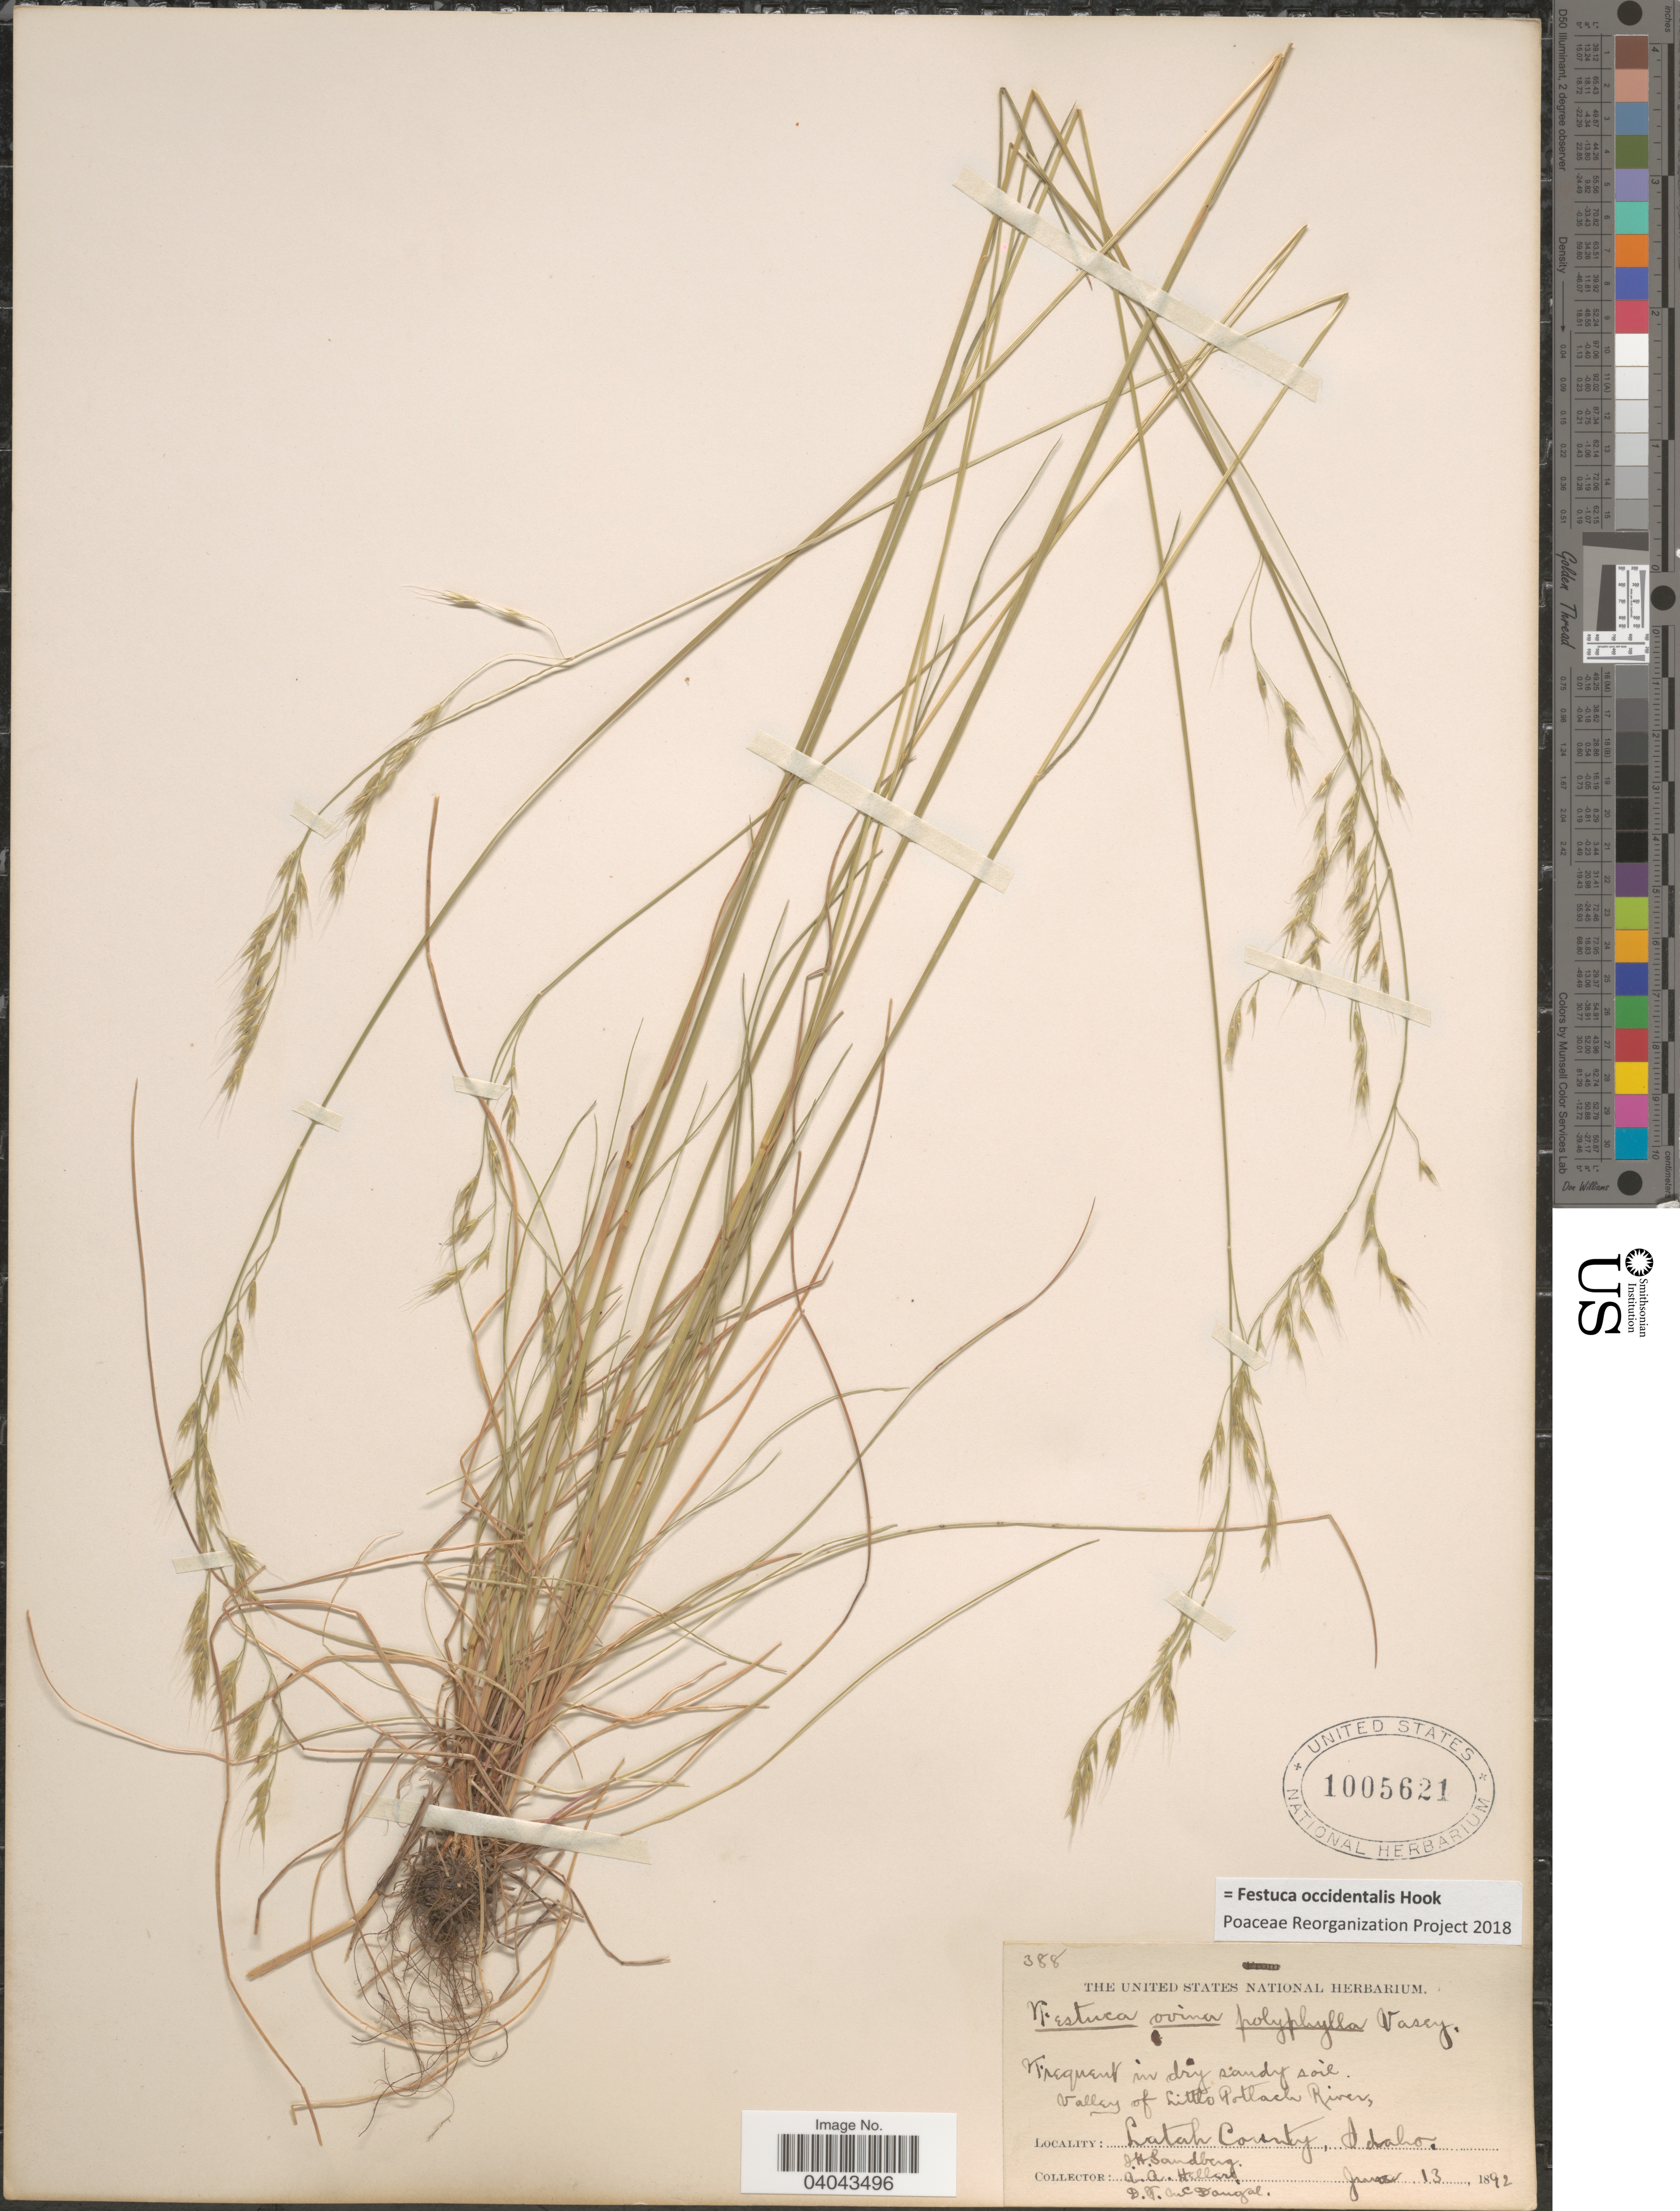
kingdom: Plantae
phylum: Tracheophyta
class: Liliopsida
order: Poales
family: Poaceae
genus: Festuca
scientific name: Festuca occidentalis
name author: Hook.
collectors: J. H. Sandberg, A. A. Heller & D. McDougal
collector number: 388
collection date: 1892-06-13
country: United States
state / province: Idaho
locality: Valley of Little Potlach River, Latah County.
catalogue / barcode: US 1005621